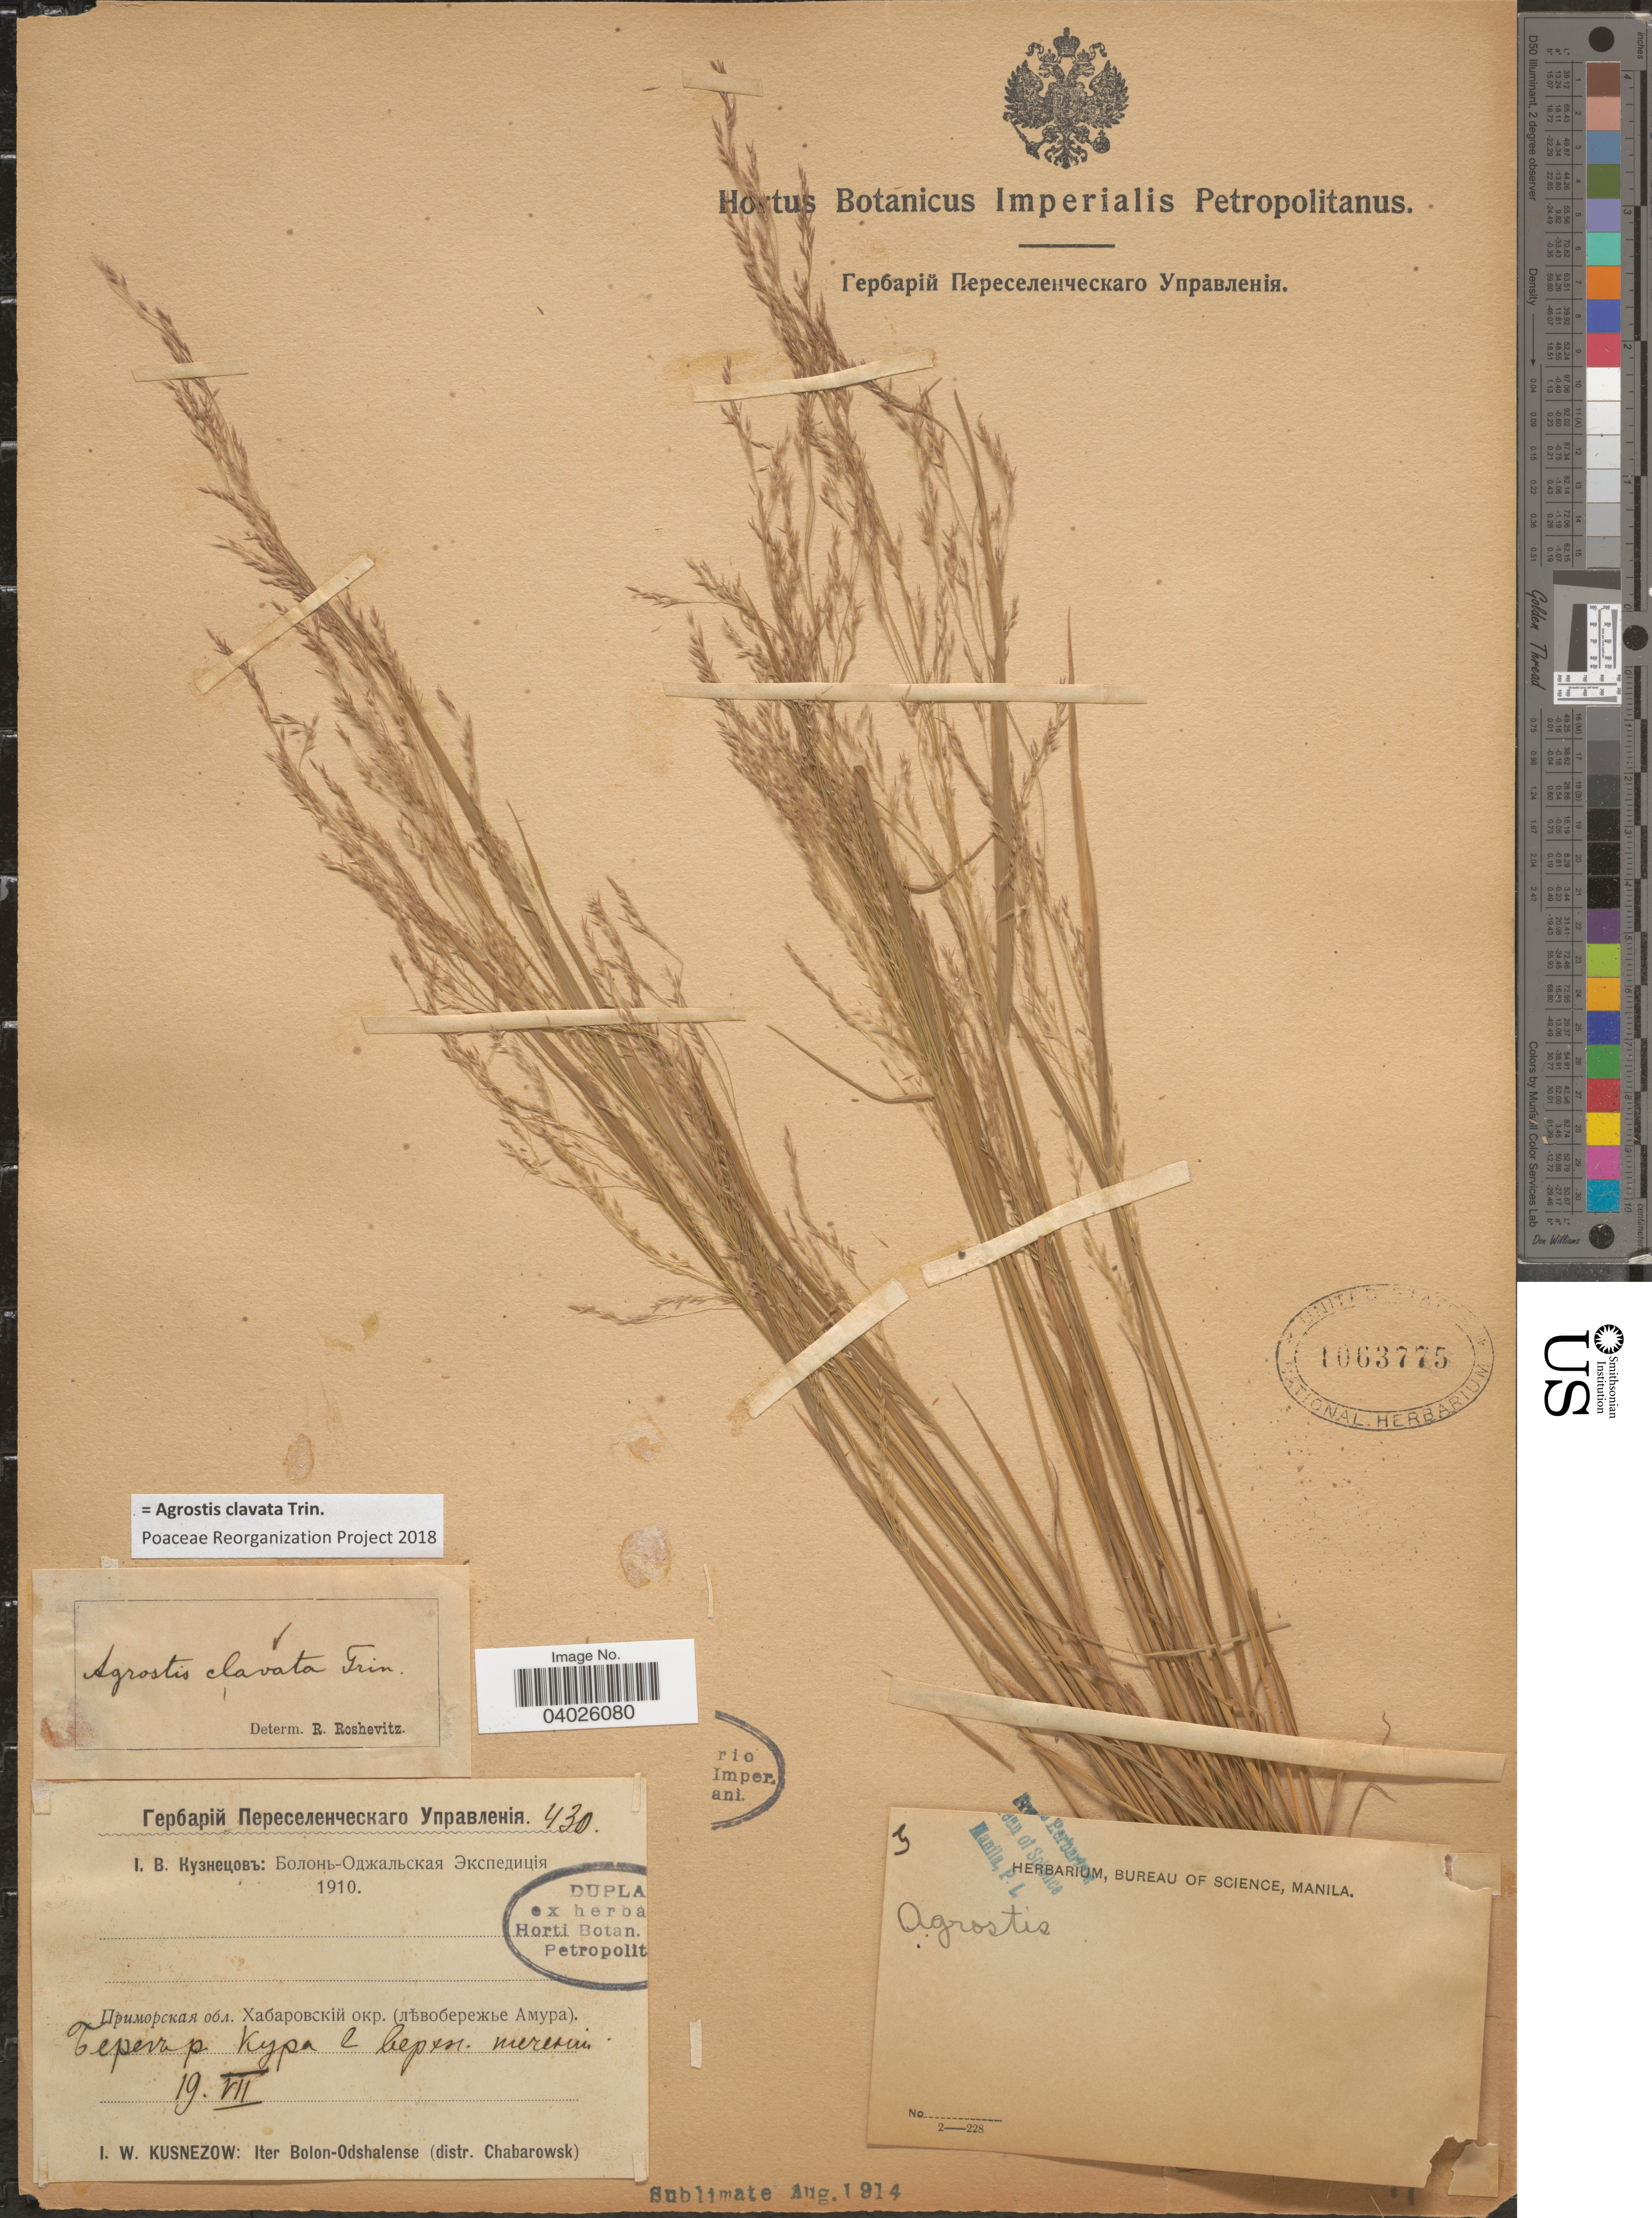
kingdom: Plantae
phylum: Tracheophyta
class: Liliopsida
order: Poales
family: Poaceae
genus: Agrostis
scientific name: Agrostis clavata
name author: Trin.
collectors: I. Kusnezow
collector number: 430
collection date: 1910-07-19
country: Russian Federation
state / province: Khabarovsk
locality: Iter Bolon-Odshalense (distr. Chabarowsk). Left shore of river Amur. Shors of river Kura.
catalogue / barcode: US 1063775